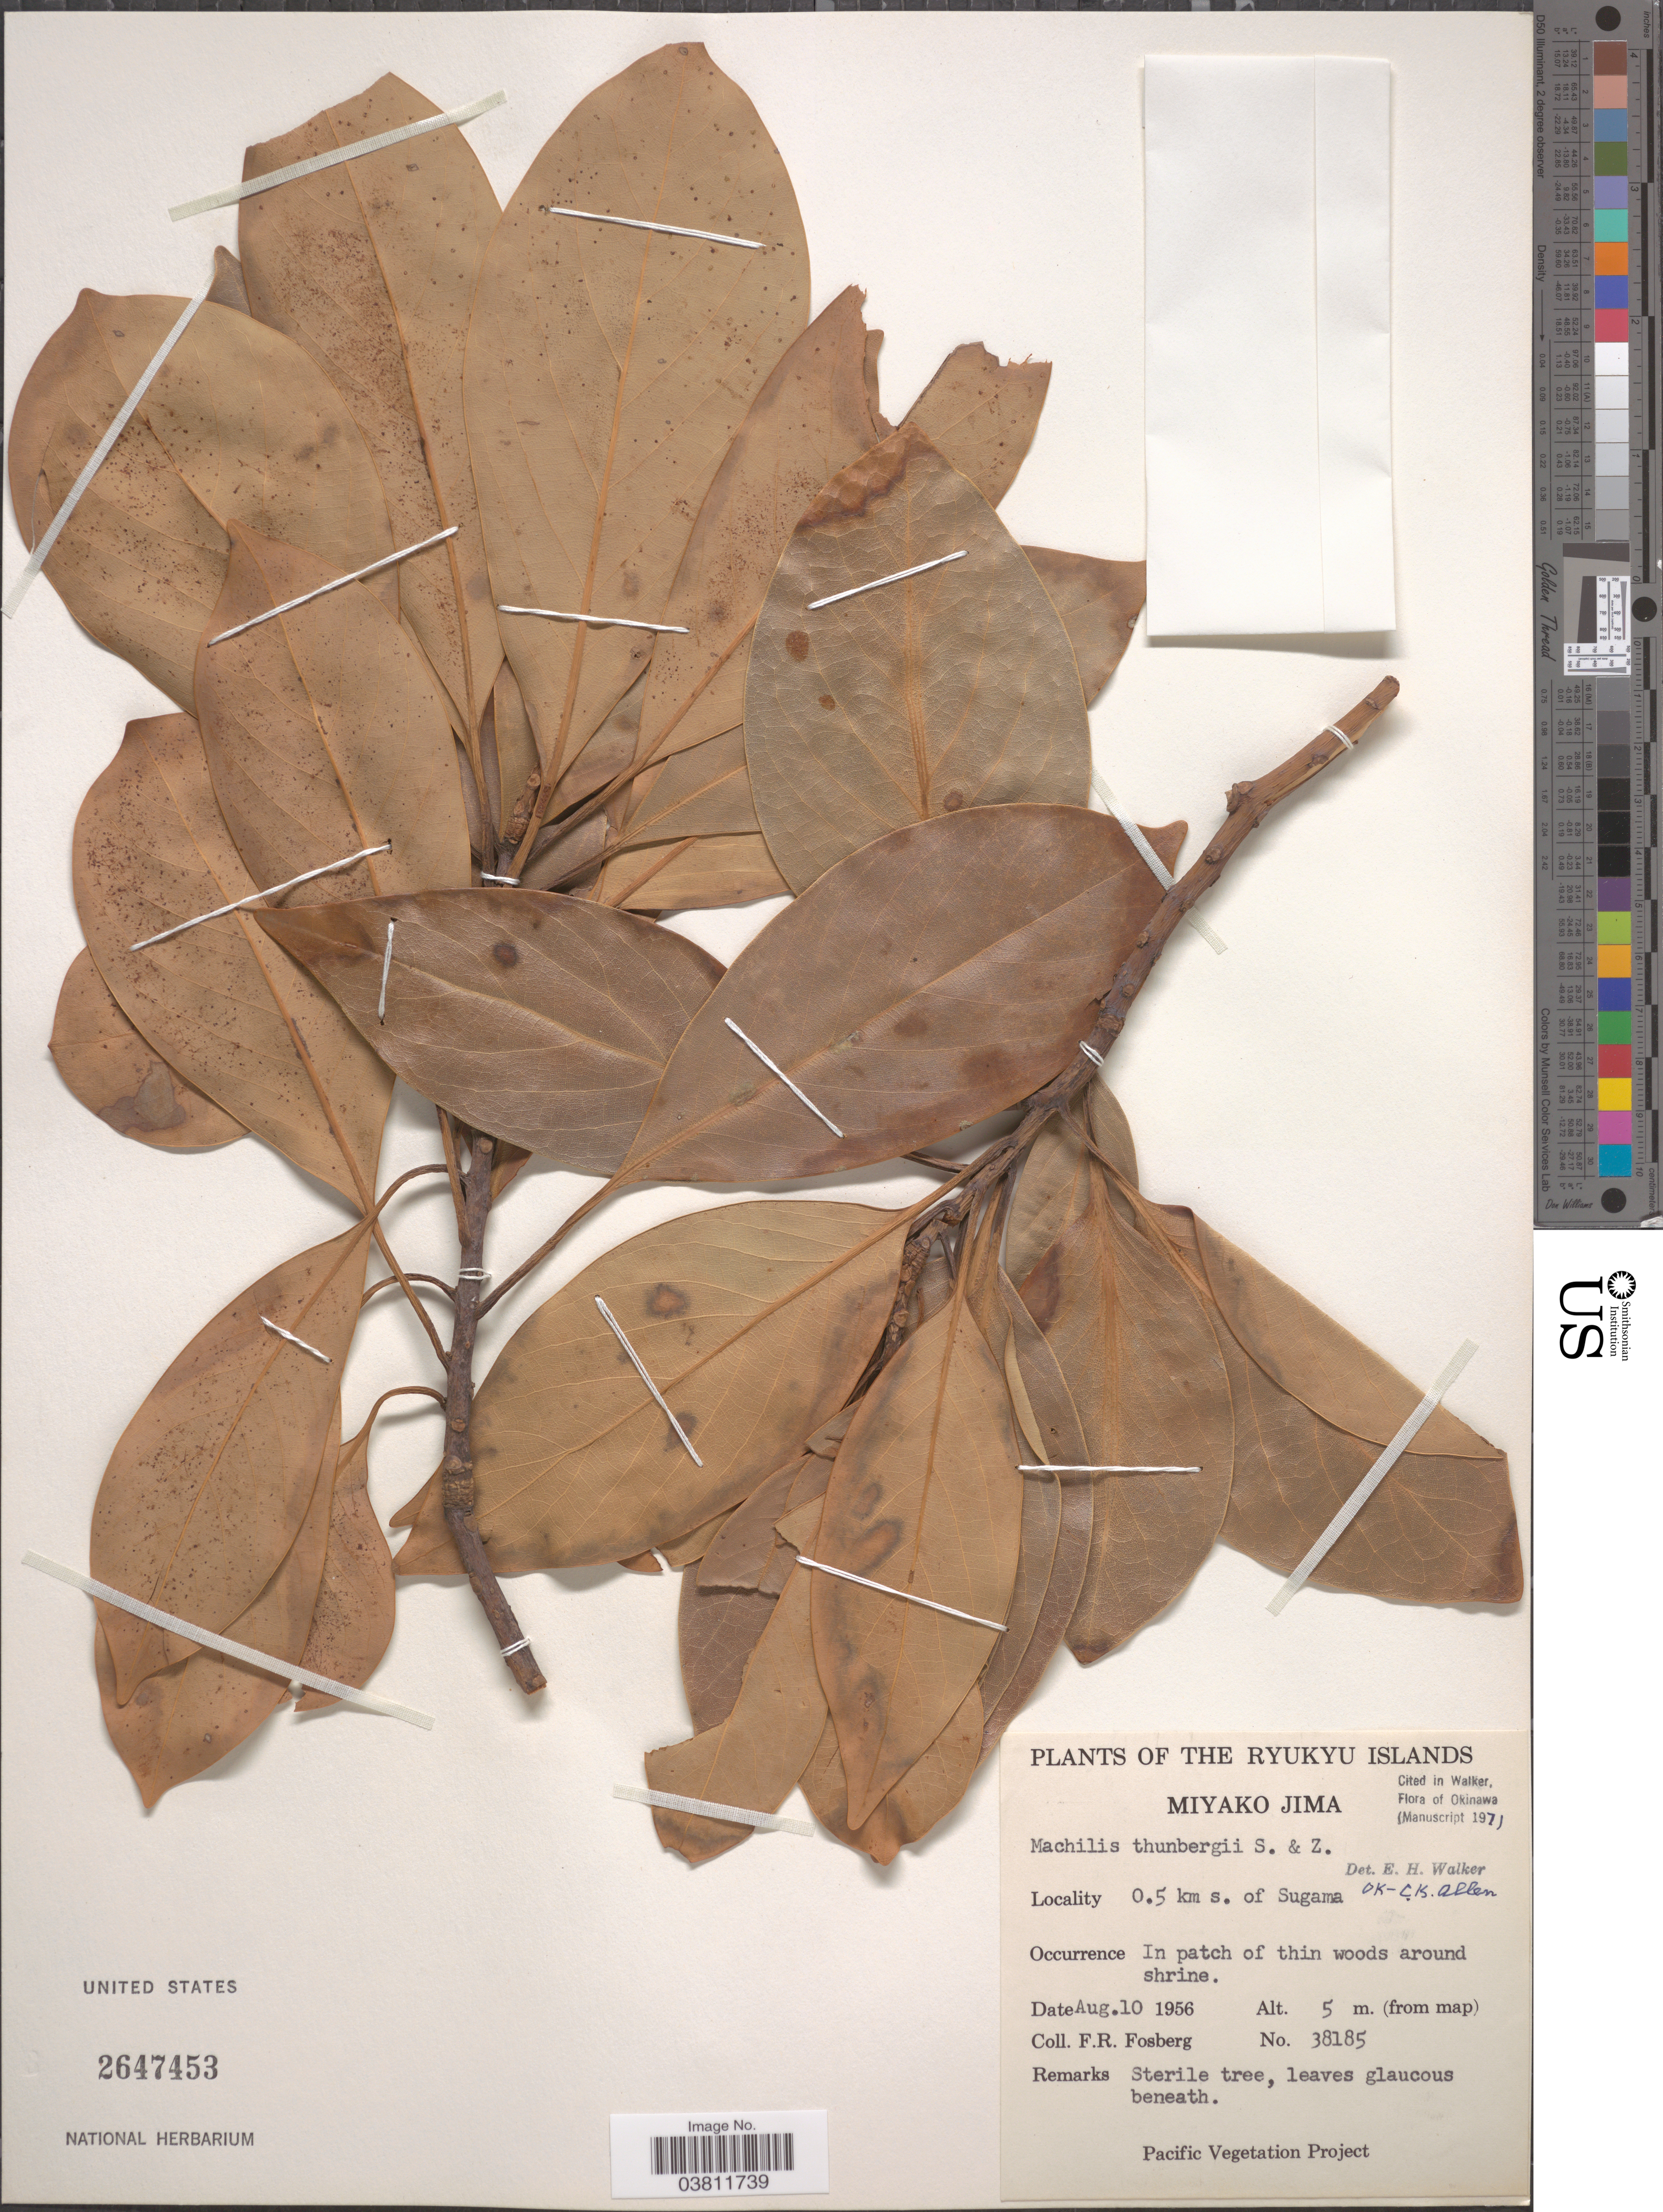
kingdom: Plantae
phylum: Tracheophyta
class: Magnoliopsida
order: Laurales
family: Lauraceae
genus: Machilus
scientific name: Machilus thunbergii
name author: Siebold & Zucc.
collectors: F. R. Fosberg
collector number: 38185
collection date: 1956-08-10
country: Japan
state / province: Okinawa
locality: The Ryukyu Islands. Miyako Jima. 0.5 km s. of Sugama.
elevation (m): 5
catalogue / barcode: US 2647453